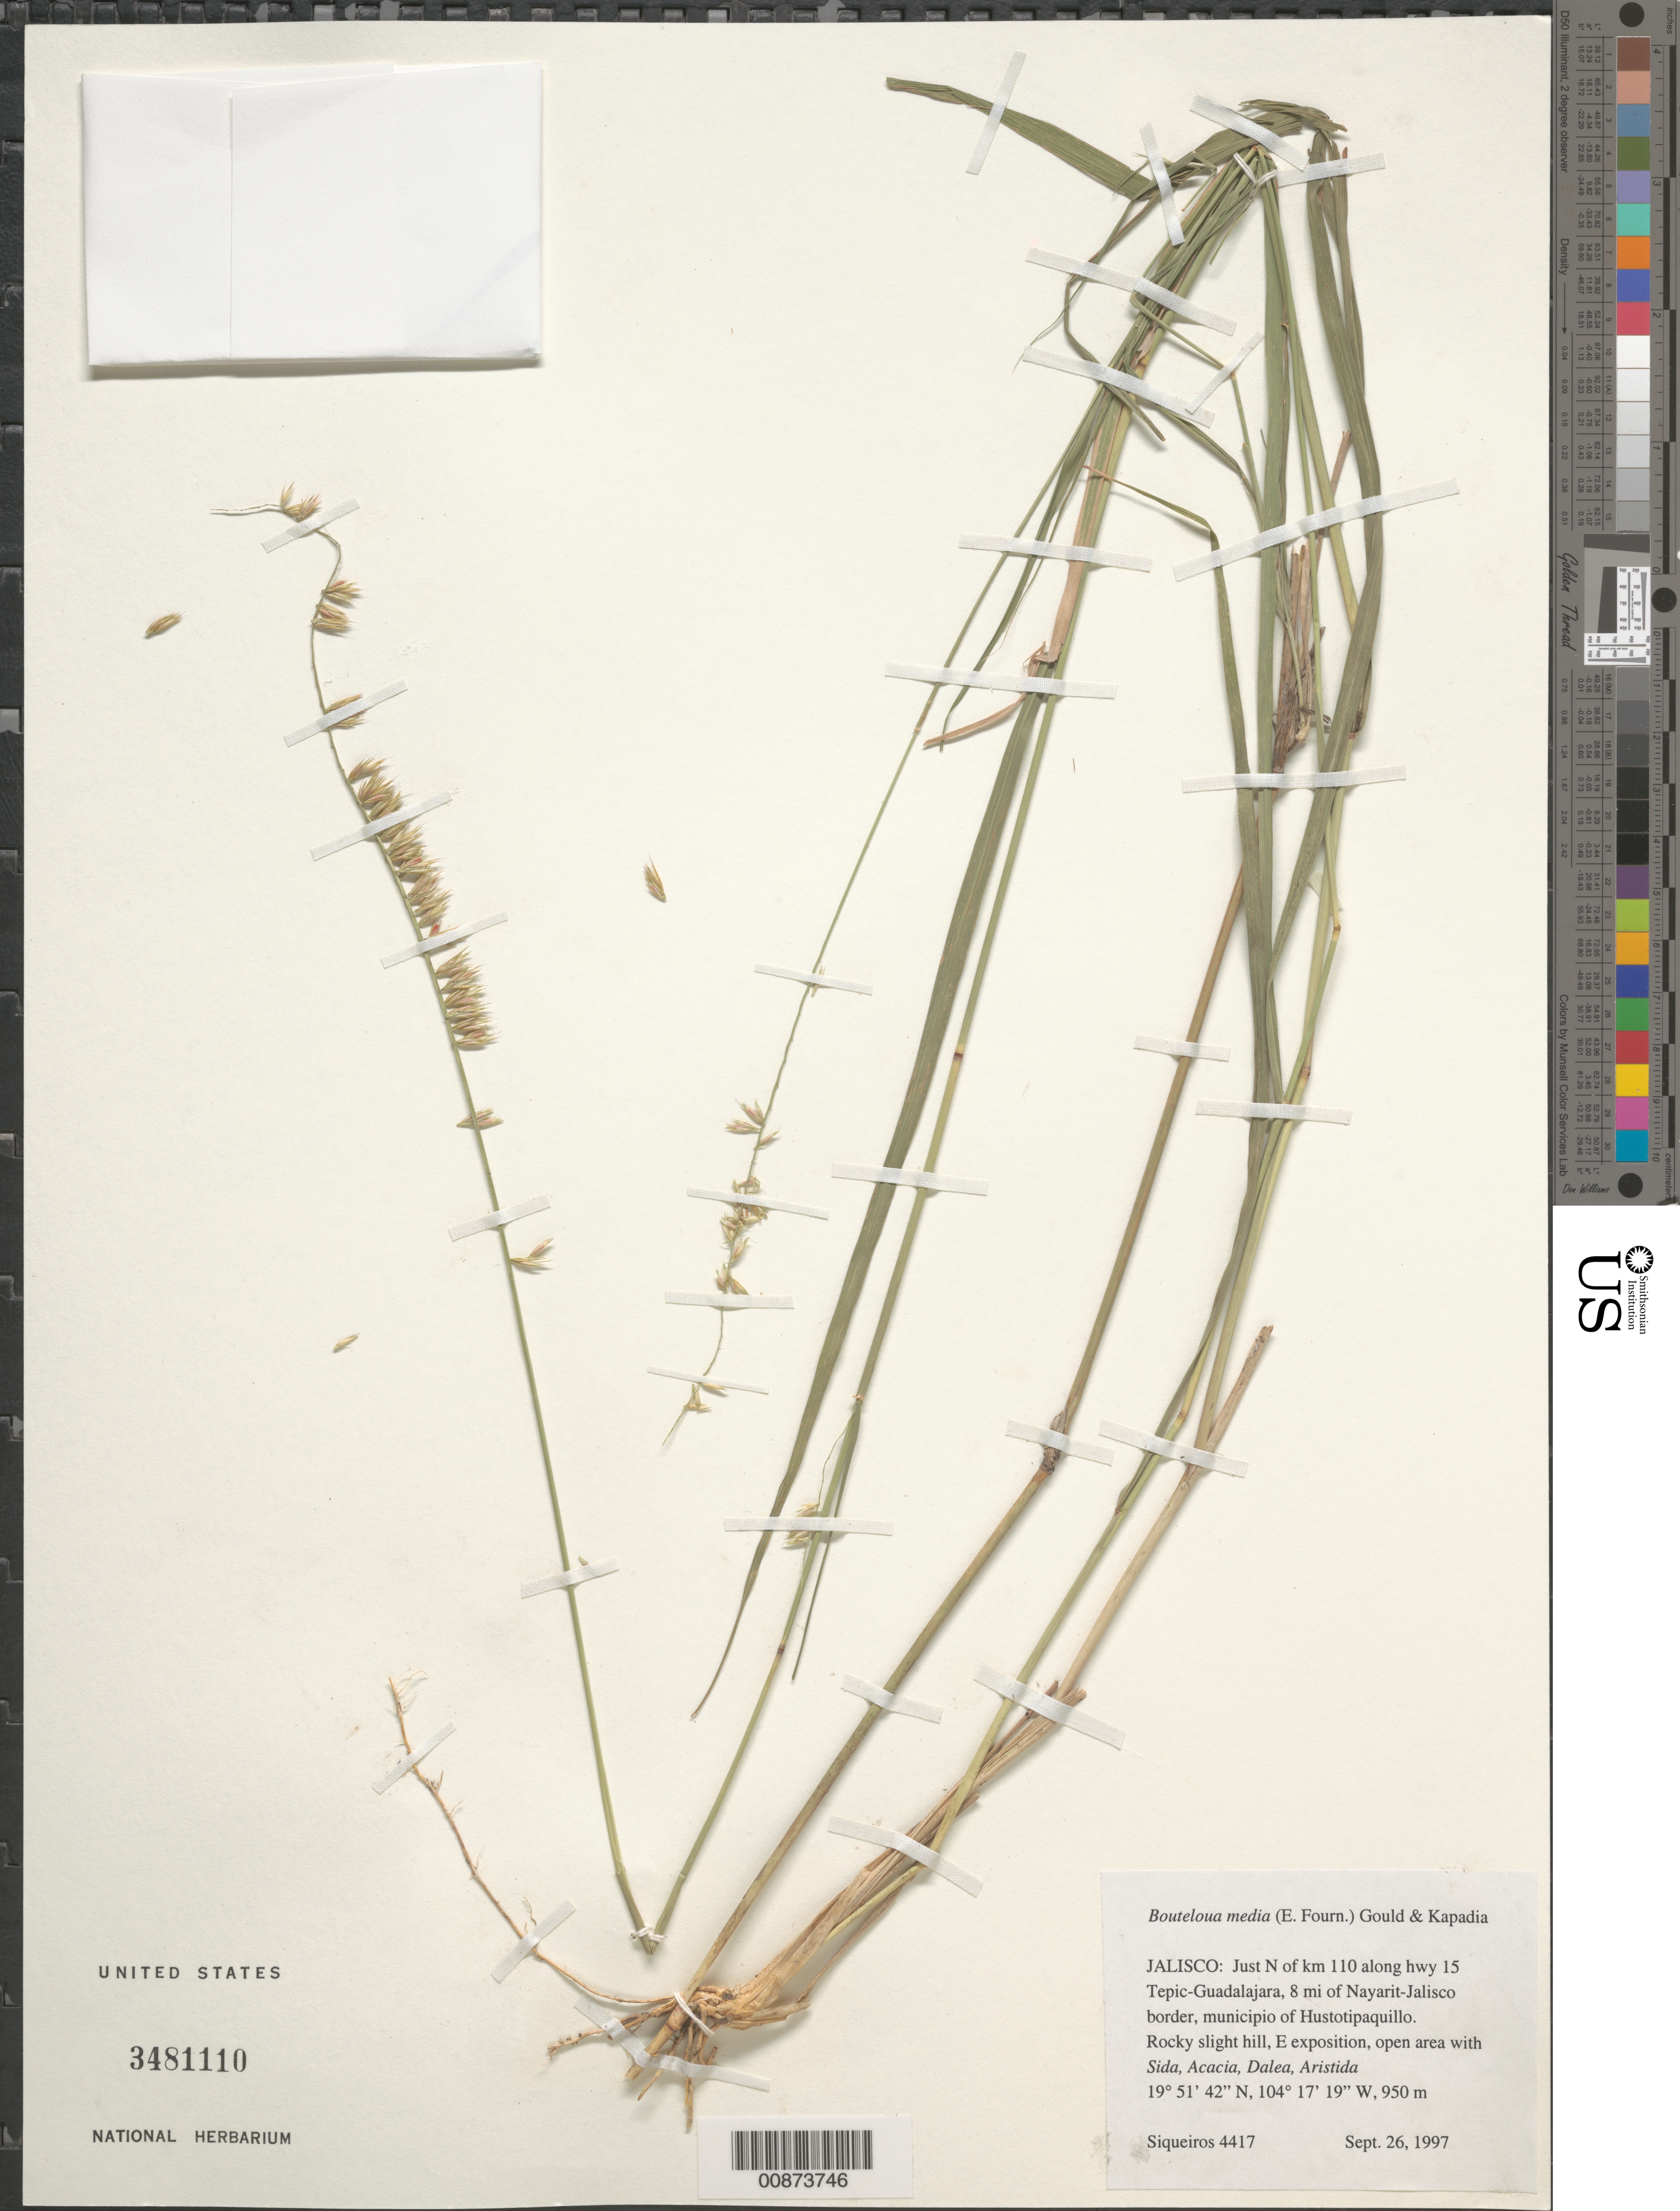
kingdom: Plantae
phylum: Tracheophyta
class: Liliopsida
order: Poales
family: Poaceae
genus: Bouteloua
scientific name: Bouteloua media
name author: (E. Fourn.) Gould & Kapadia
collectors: M. E. Siqueiros Delgado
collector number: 4417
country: Mexico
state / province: Jalisco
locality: N of hwy 15 Tepic-Guadalajara, near Nayarit-Jalisco border., Hustotipaquillo.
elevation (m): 950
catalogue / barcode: US 3481110